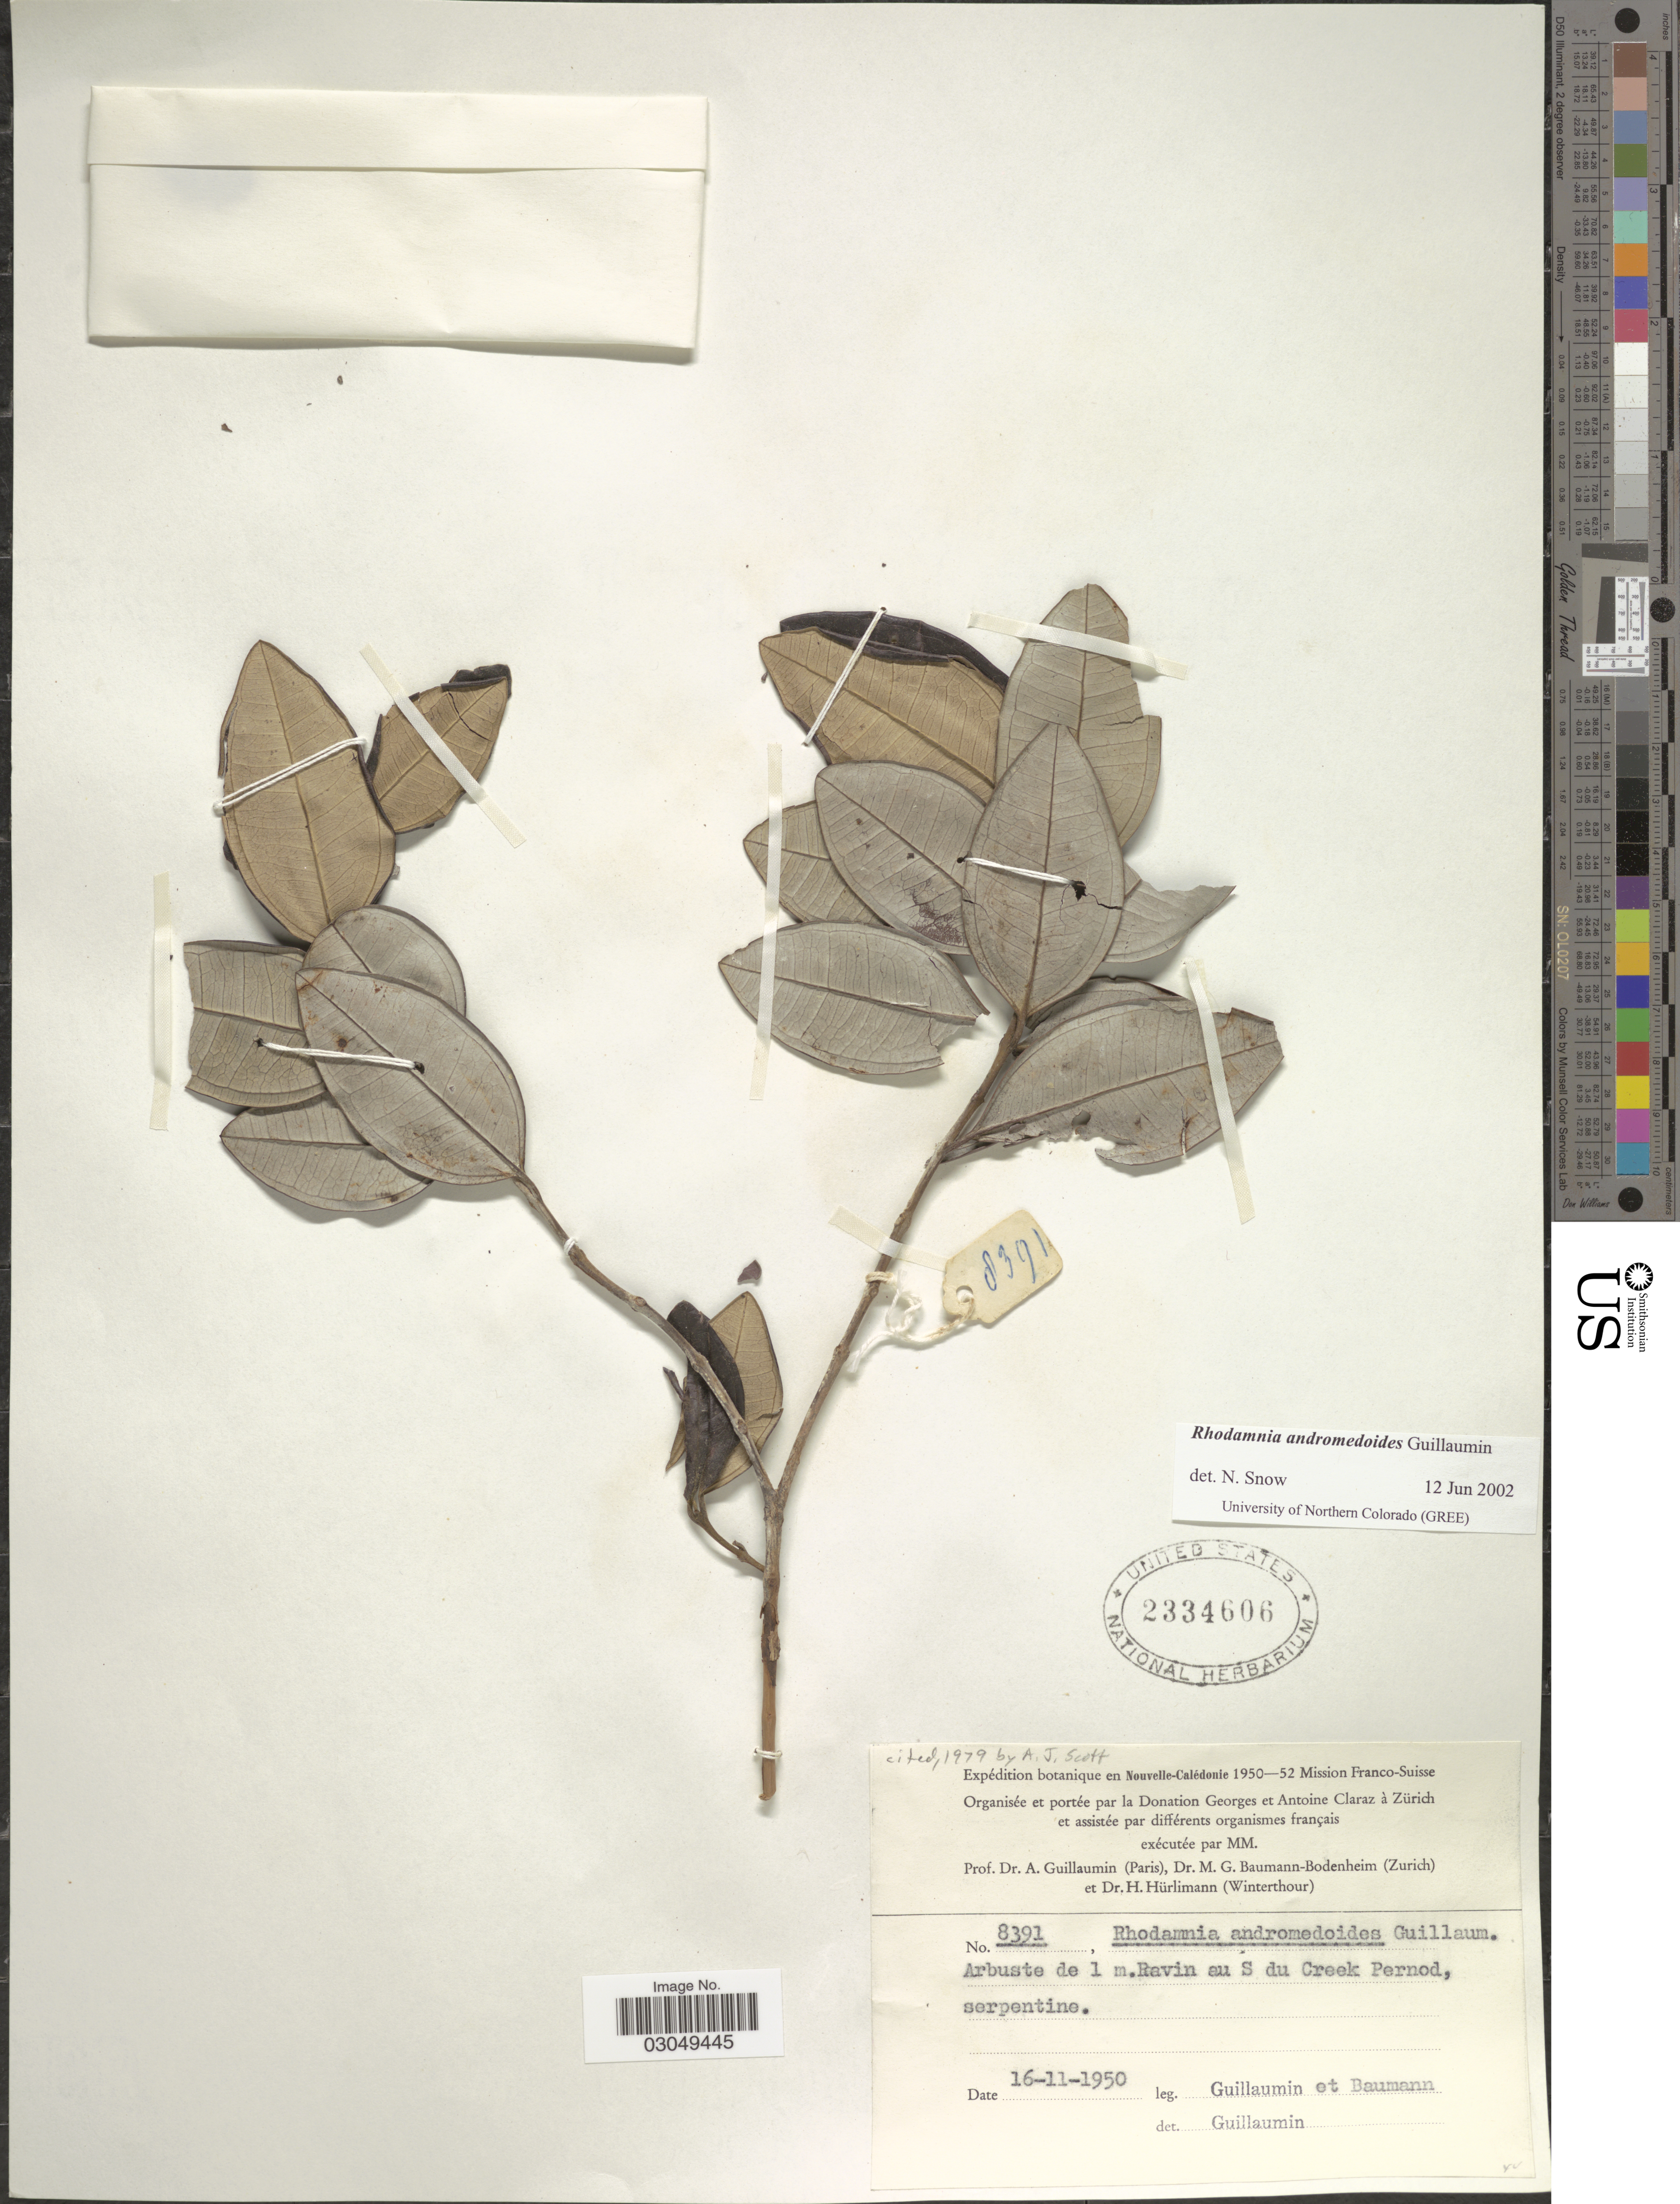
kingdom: Plantae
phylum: Tracheophyta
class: Magnoliopsida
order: Myrtales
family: Myrtaceae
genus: Rhodamnia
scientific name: Rhodamnia andromedoides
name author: Guillaumin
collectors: A. Guillaumin & M. G. Baumann-Bodenheim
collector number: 8391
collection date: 1950-11-16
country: New Caledonia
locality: Botanique en Nouvelle-Calédonie, Ravin au S du Creek Pernod.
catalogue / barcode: US 2334606